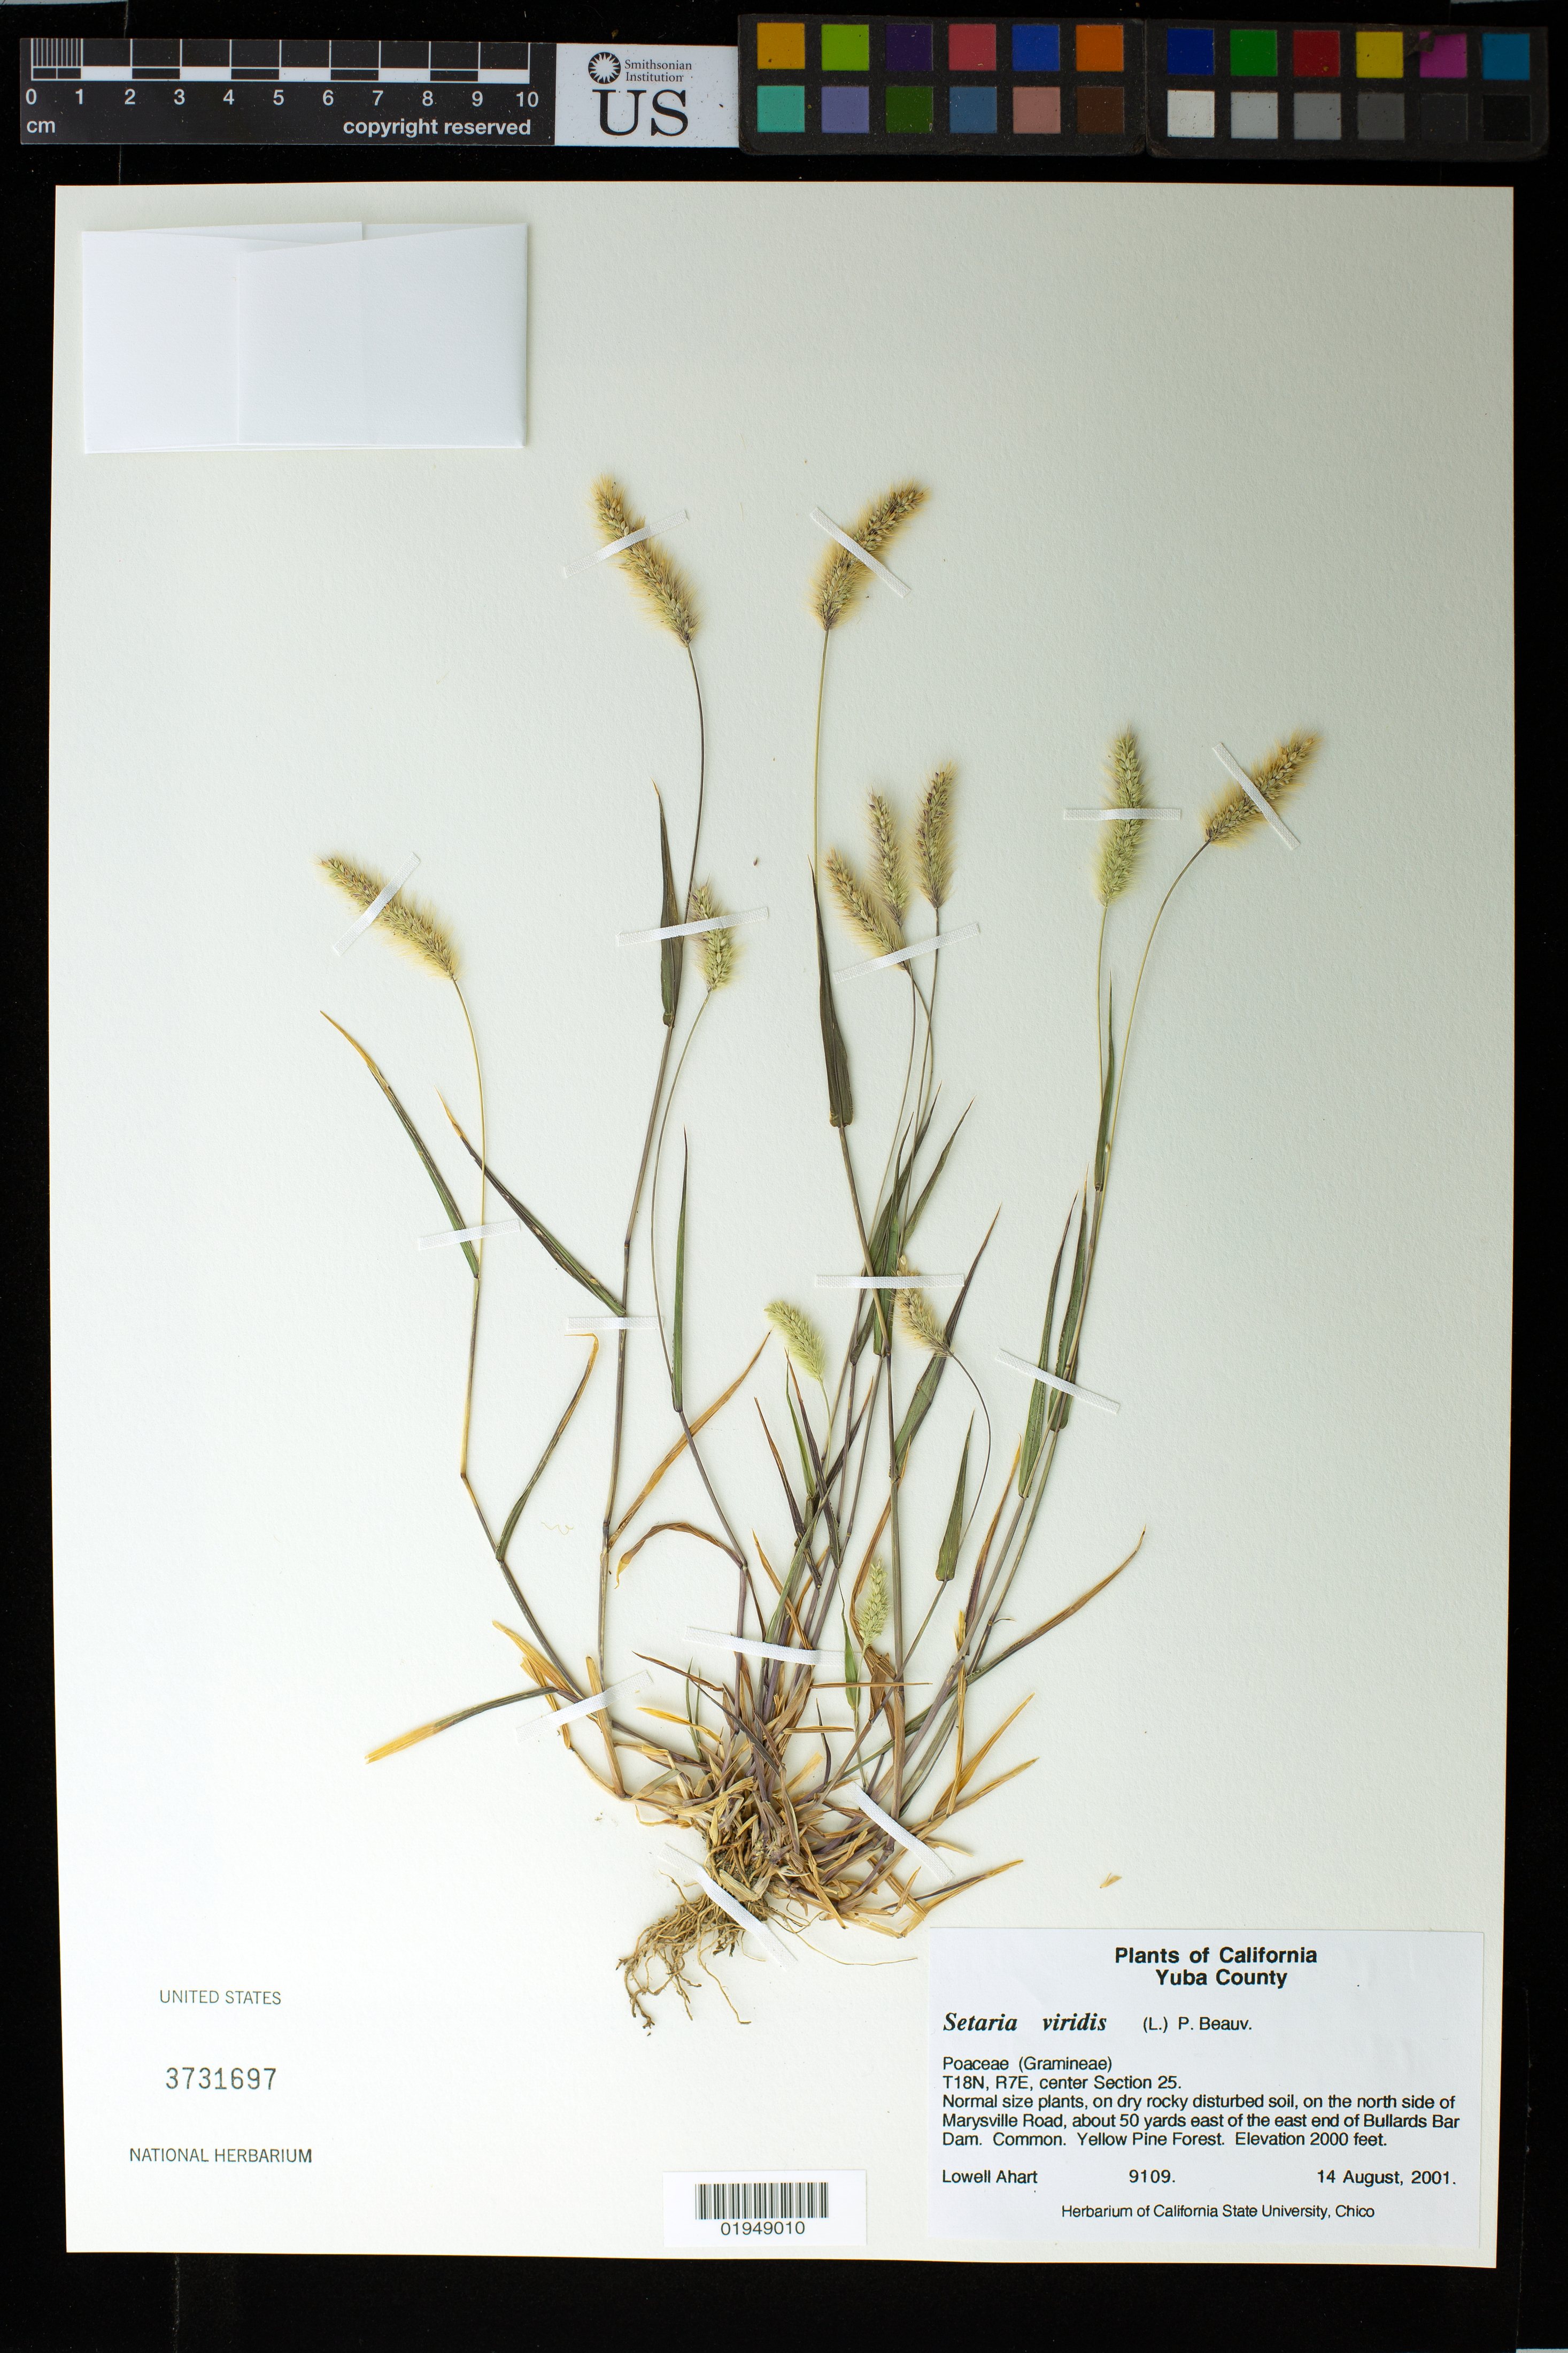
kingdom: Plantae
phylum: Tracheophyta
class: Liliopsida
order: Poales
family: Poaceae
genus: Setaria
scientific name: Setaria viridis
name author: (L.) P. Beauv.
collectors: L. Ahart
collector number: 9109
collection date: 2001-08-14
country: United States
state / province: California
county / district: Yuba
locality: North side of Marysville Road, about 50 yards east of the east end of Bullards Bar Dam. T18N, R7E, center Section 25.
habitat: yellow pine forest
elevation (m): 610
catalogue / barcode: US 3731697